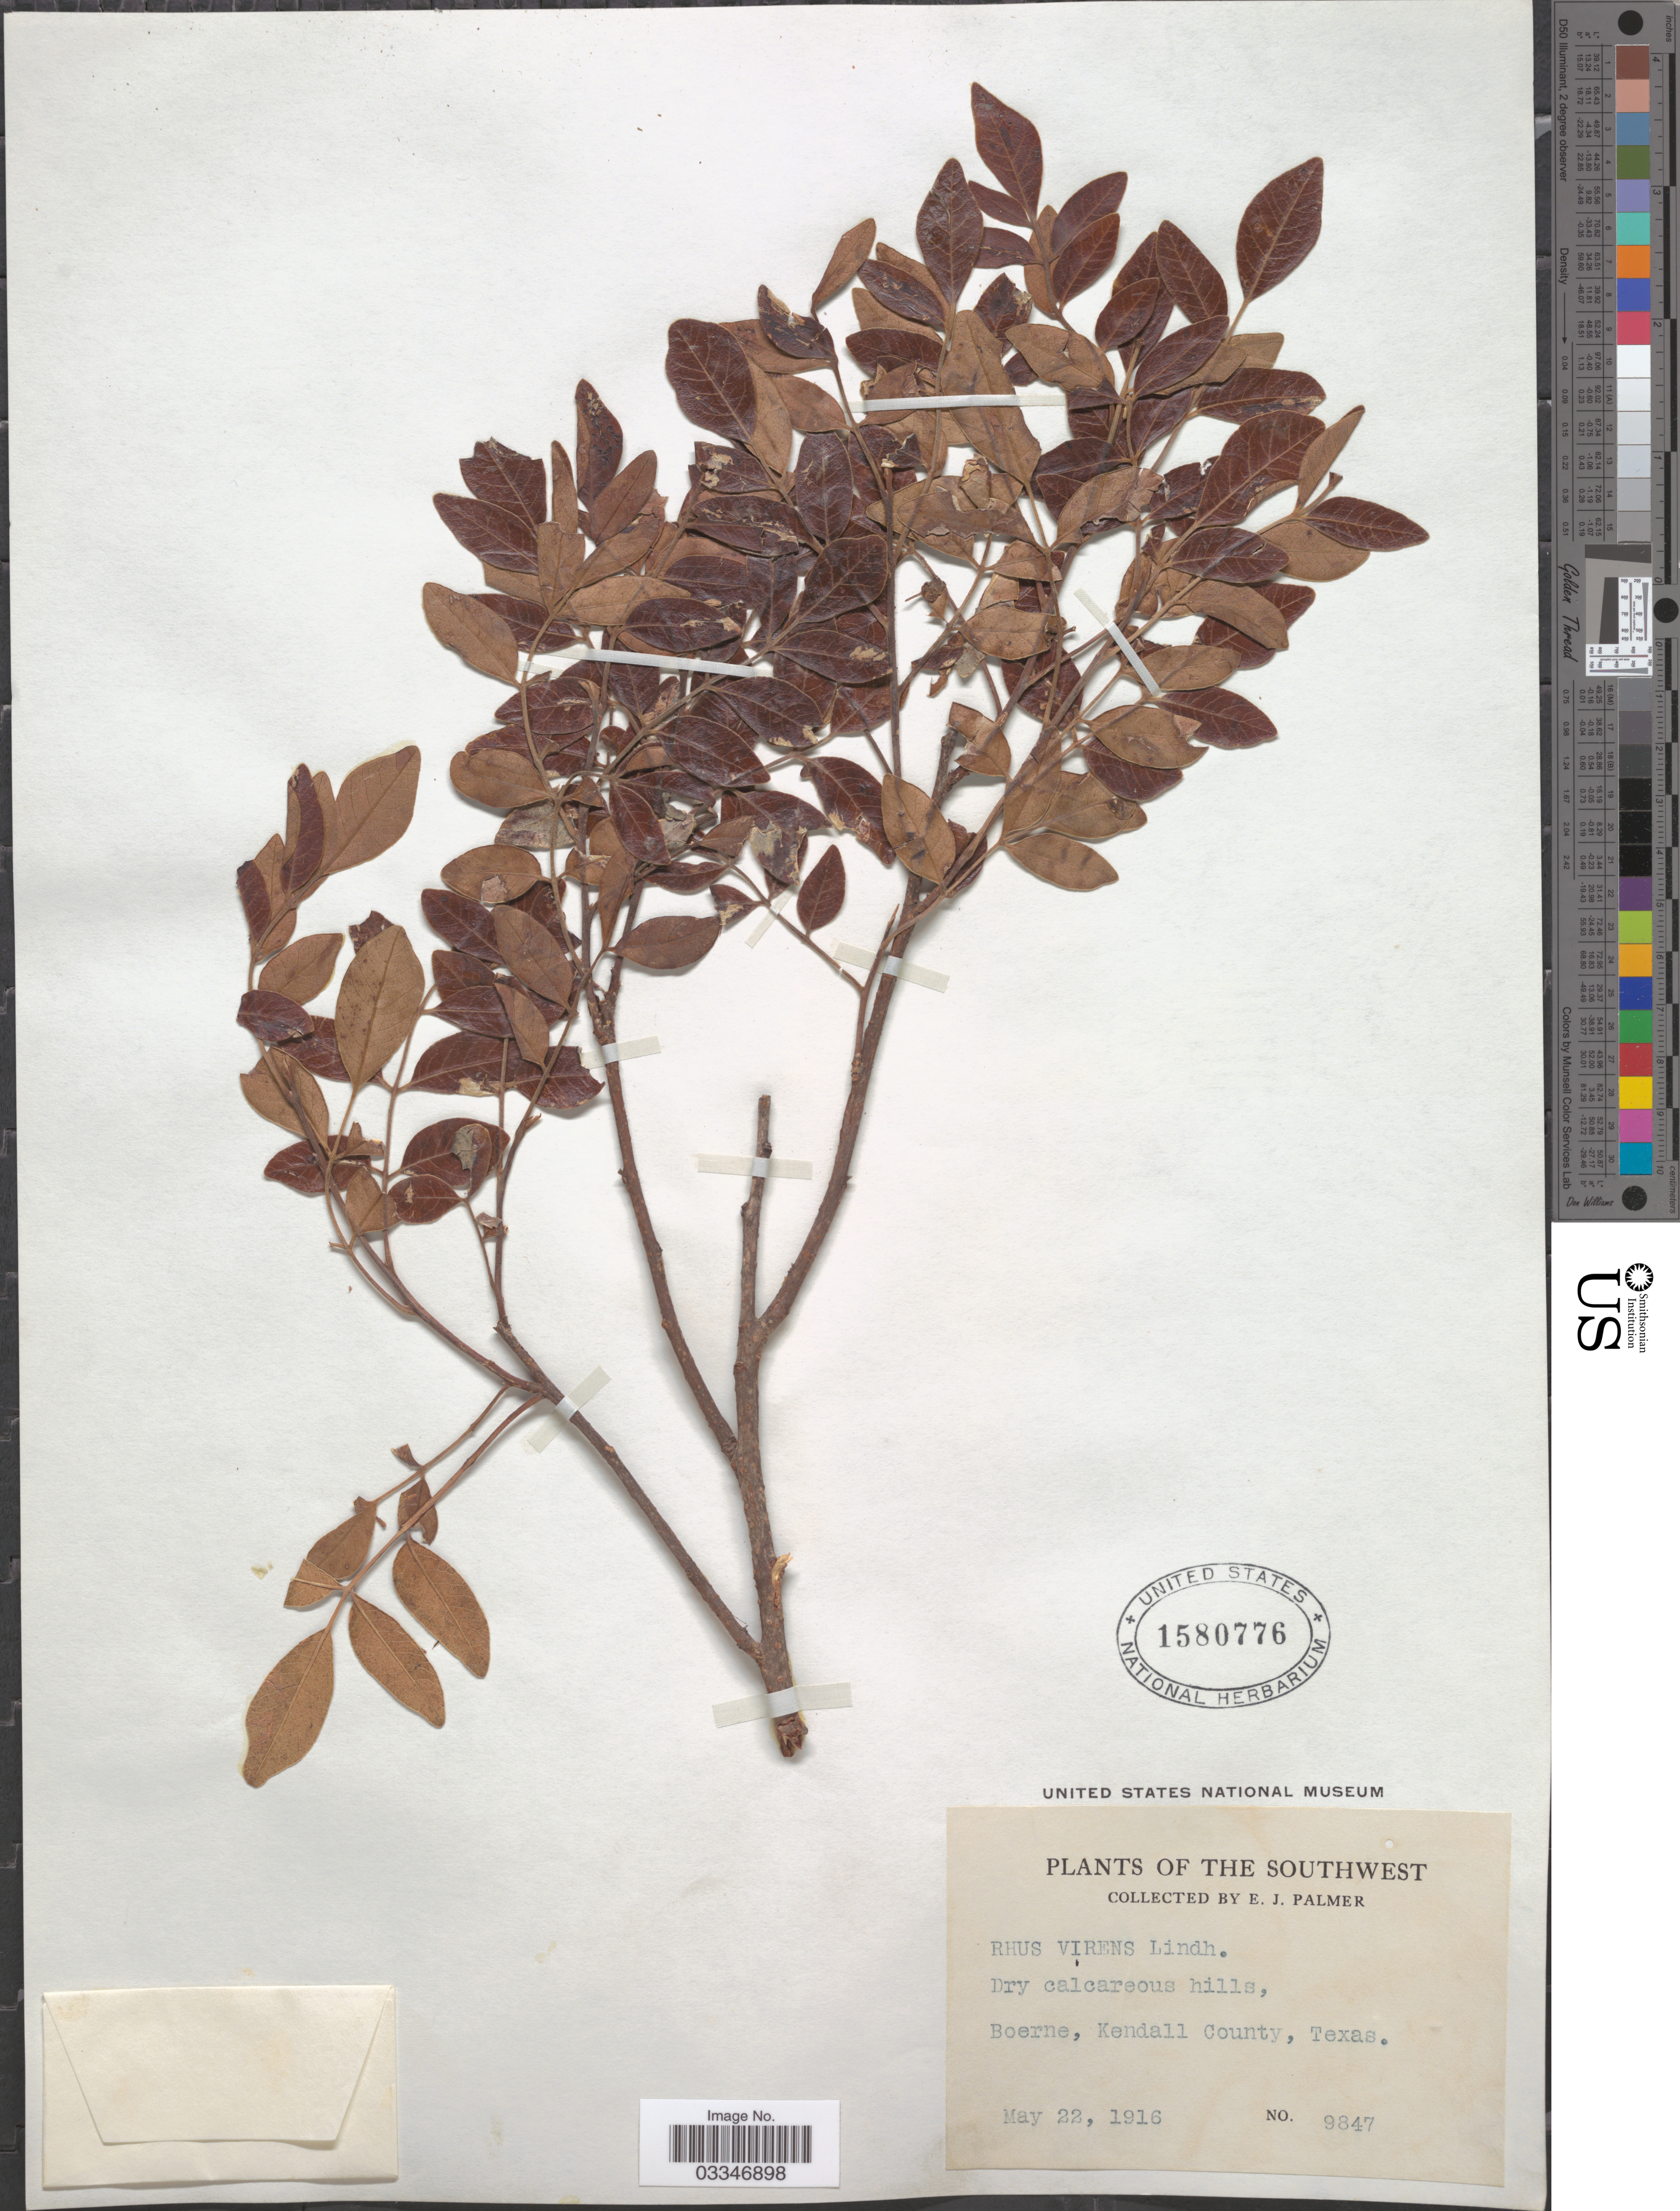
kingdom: Plantae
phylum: Tracheophyta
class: Magnoliopsida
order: Sapindales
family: Anacardiaceae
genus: Rhus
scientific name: Rhus virens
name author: Lindh. ex A. Gray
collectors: E. J. Palmer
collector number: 9847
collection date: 1916-05-22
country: United States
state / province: Texas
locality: The Southwest, Boerne, Kendall County.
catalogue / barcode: US 1580776